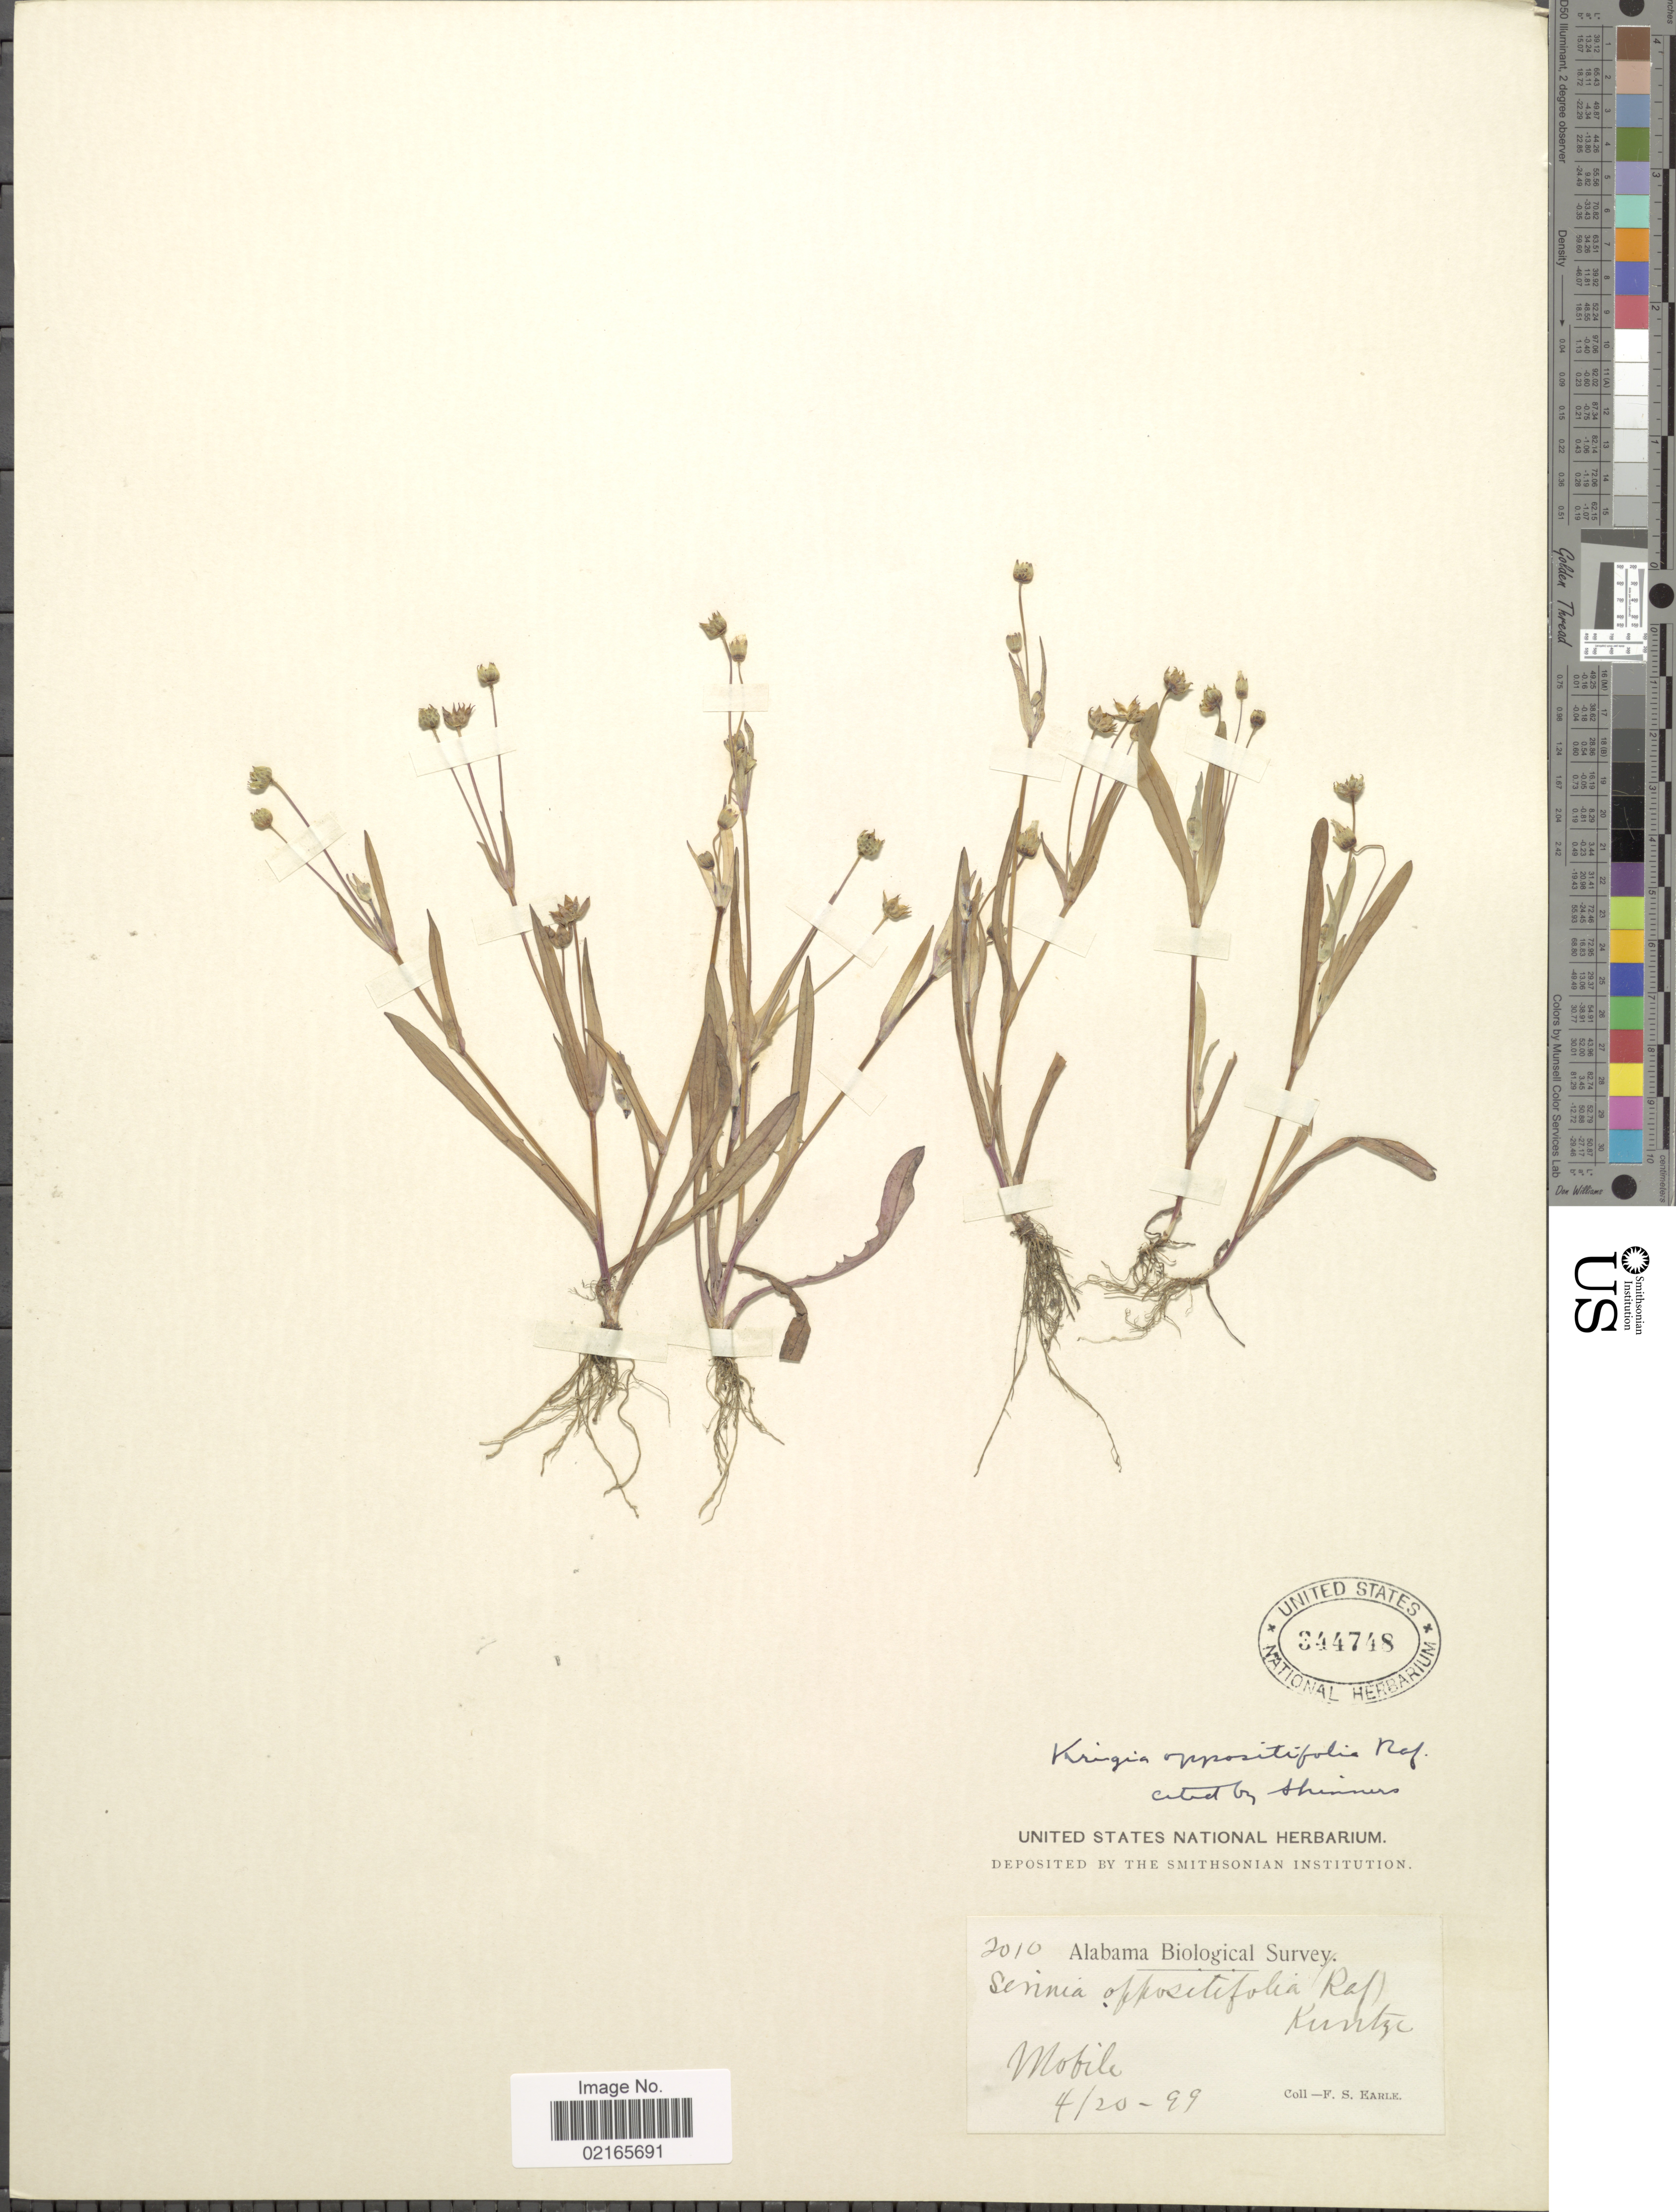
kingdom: Plantae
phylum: Tracheophyta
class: Magnoliopsida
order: Asterales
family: Asteraceae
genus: Krigia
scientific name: Krigia oppositifolia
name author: Raf.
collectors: F. S. Earle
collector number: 2010*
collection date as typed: Transcribed d/m/y: 20/4/99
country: United States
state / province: Alabama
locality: Mobile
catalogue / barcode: US 344748